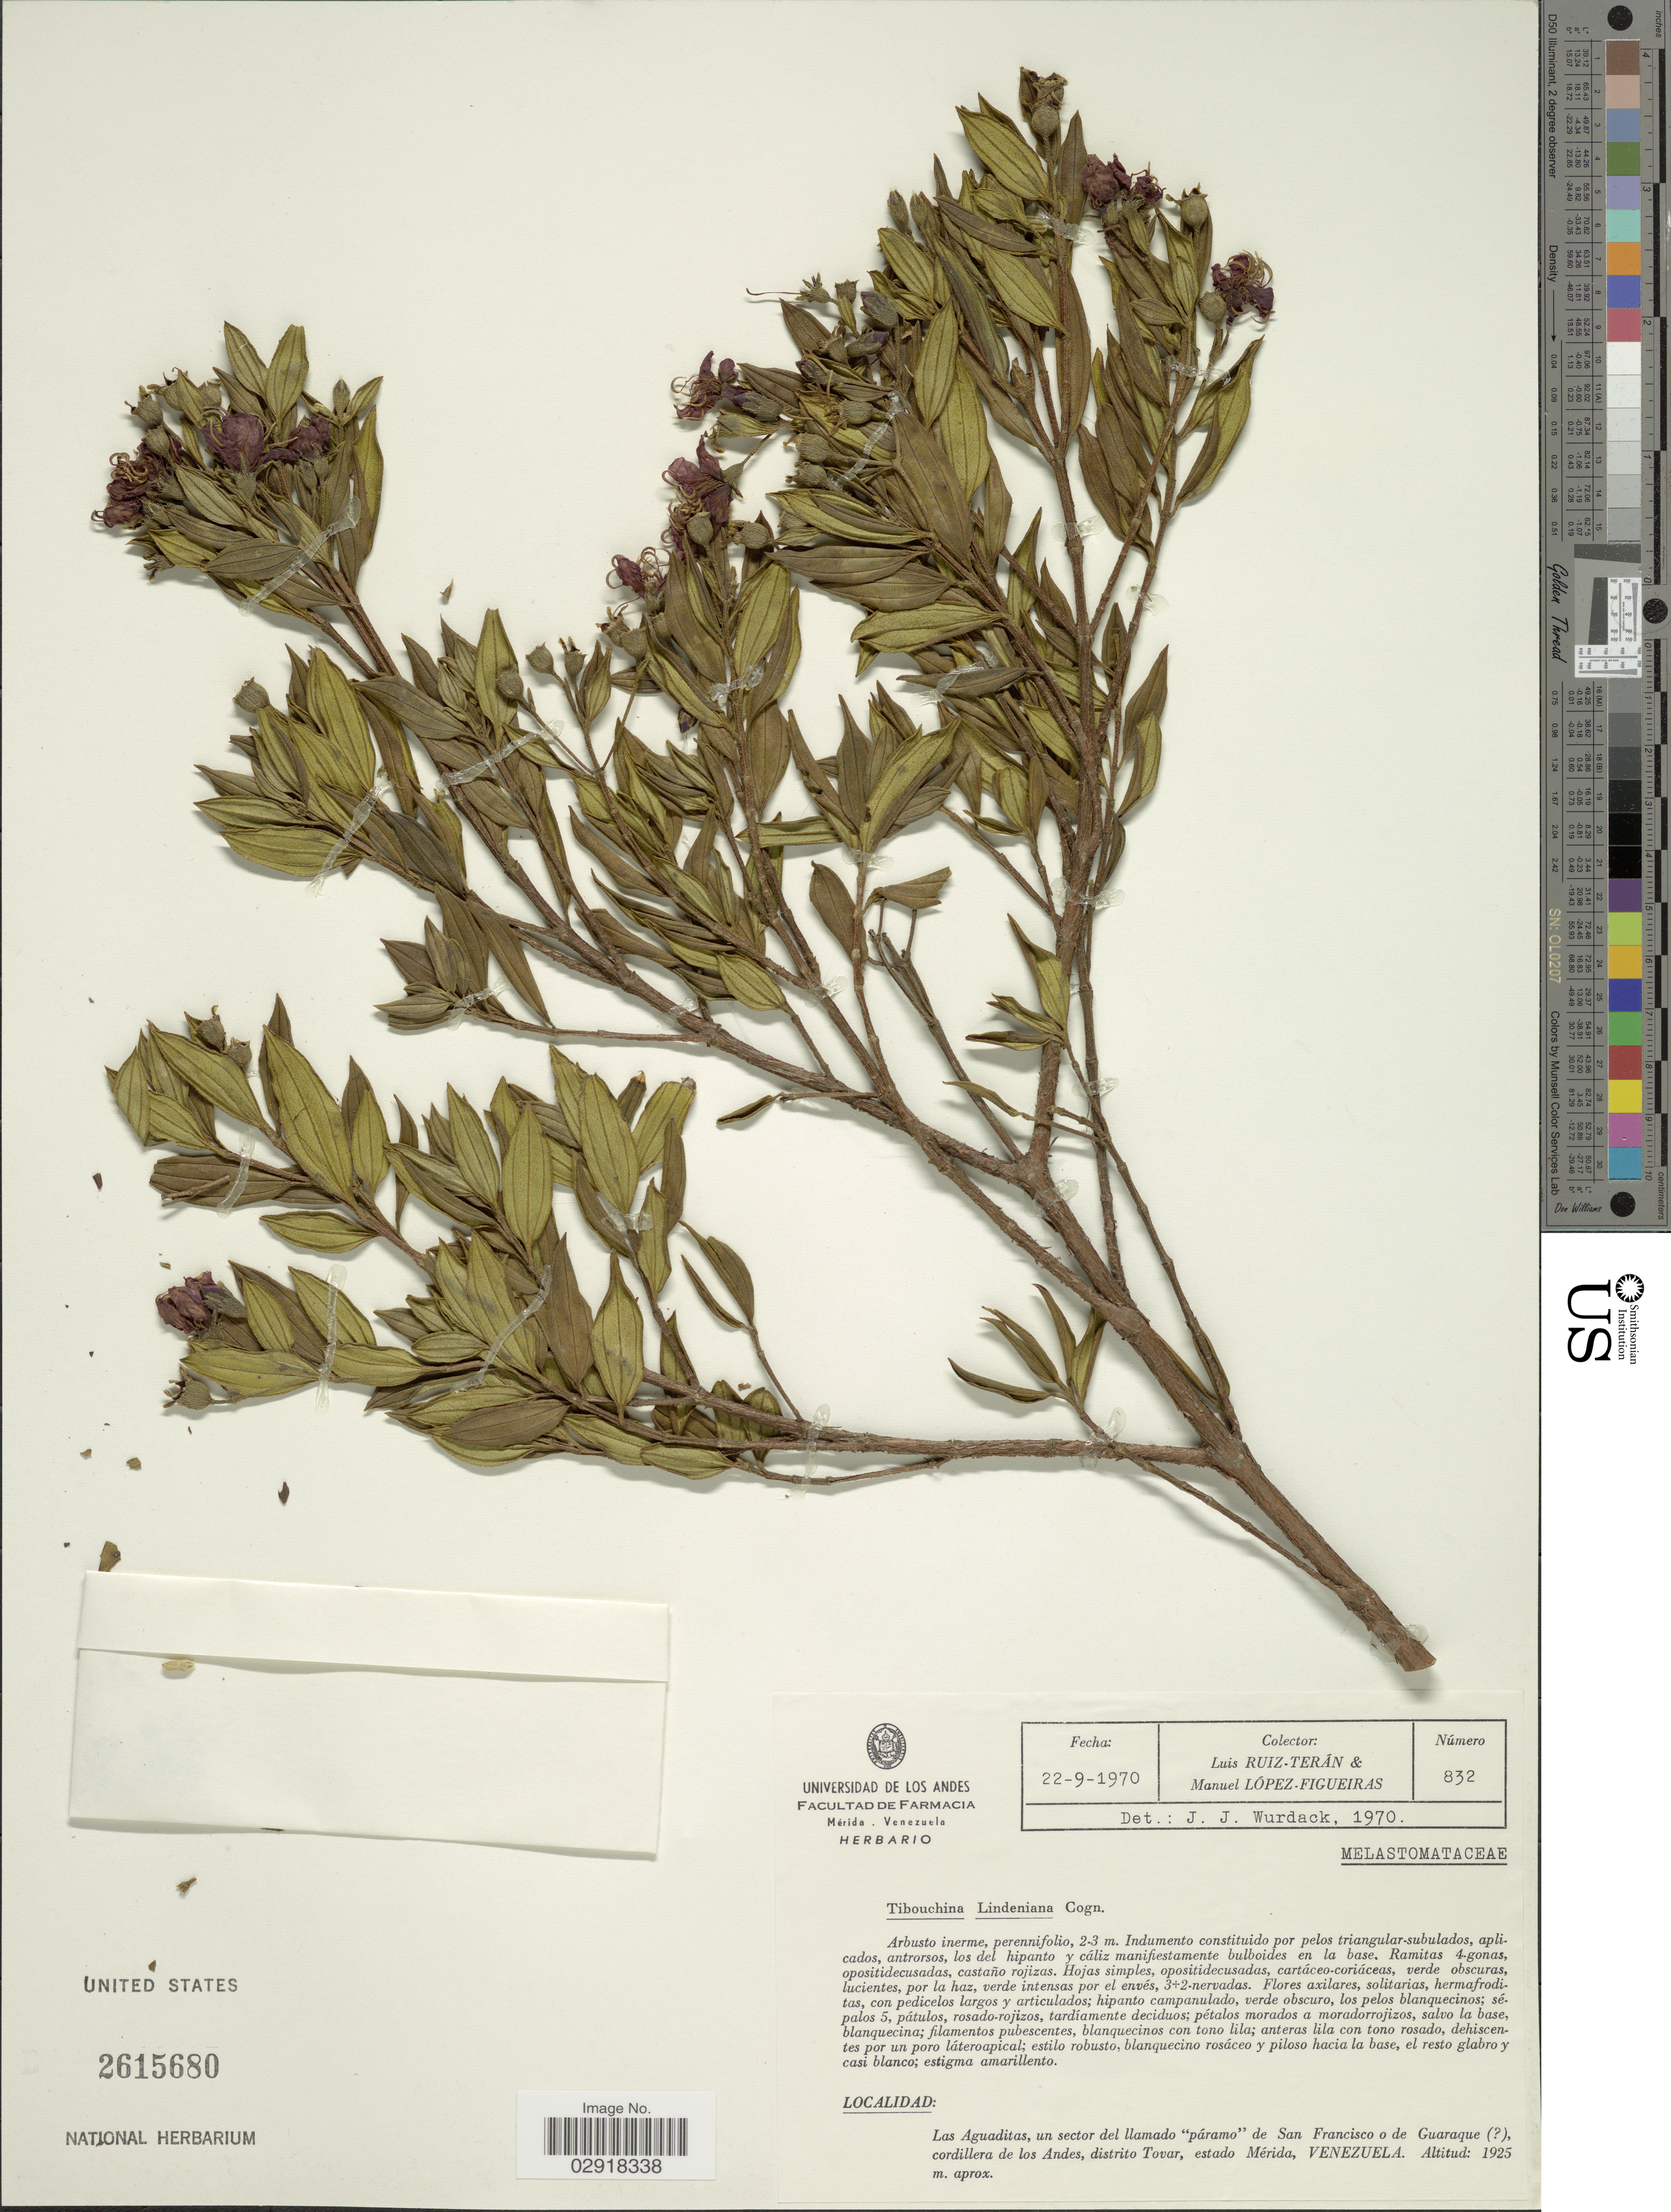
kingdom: Plantae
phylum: Tracheophyta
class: Magnoliopsida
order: Myrtales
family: Melastomataceae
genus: Pleroma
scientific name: Pleroma martiale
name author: (Cham.) Triana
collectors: L. Teran & M. López Figueiras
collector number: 832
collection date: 1970-09-22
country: Venezuela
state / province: Mérida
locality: Las Aguaditas, un sector del llamado"'páramo" de San Francisco o de Guaraque ( [unsure placement]), cordillera de los Andes, distrito Tovar.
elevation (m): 1925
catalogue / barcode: US 2615680